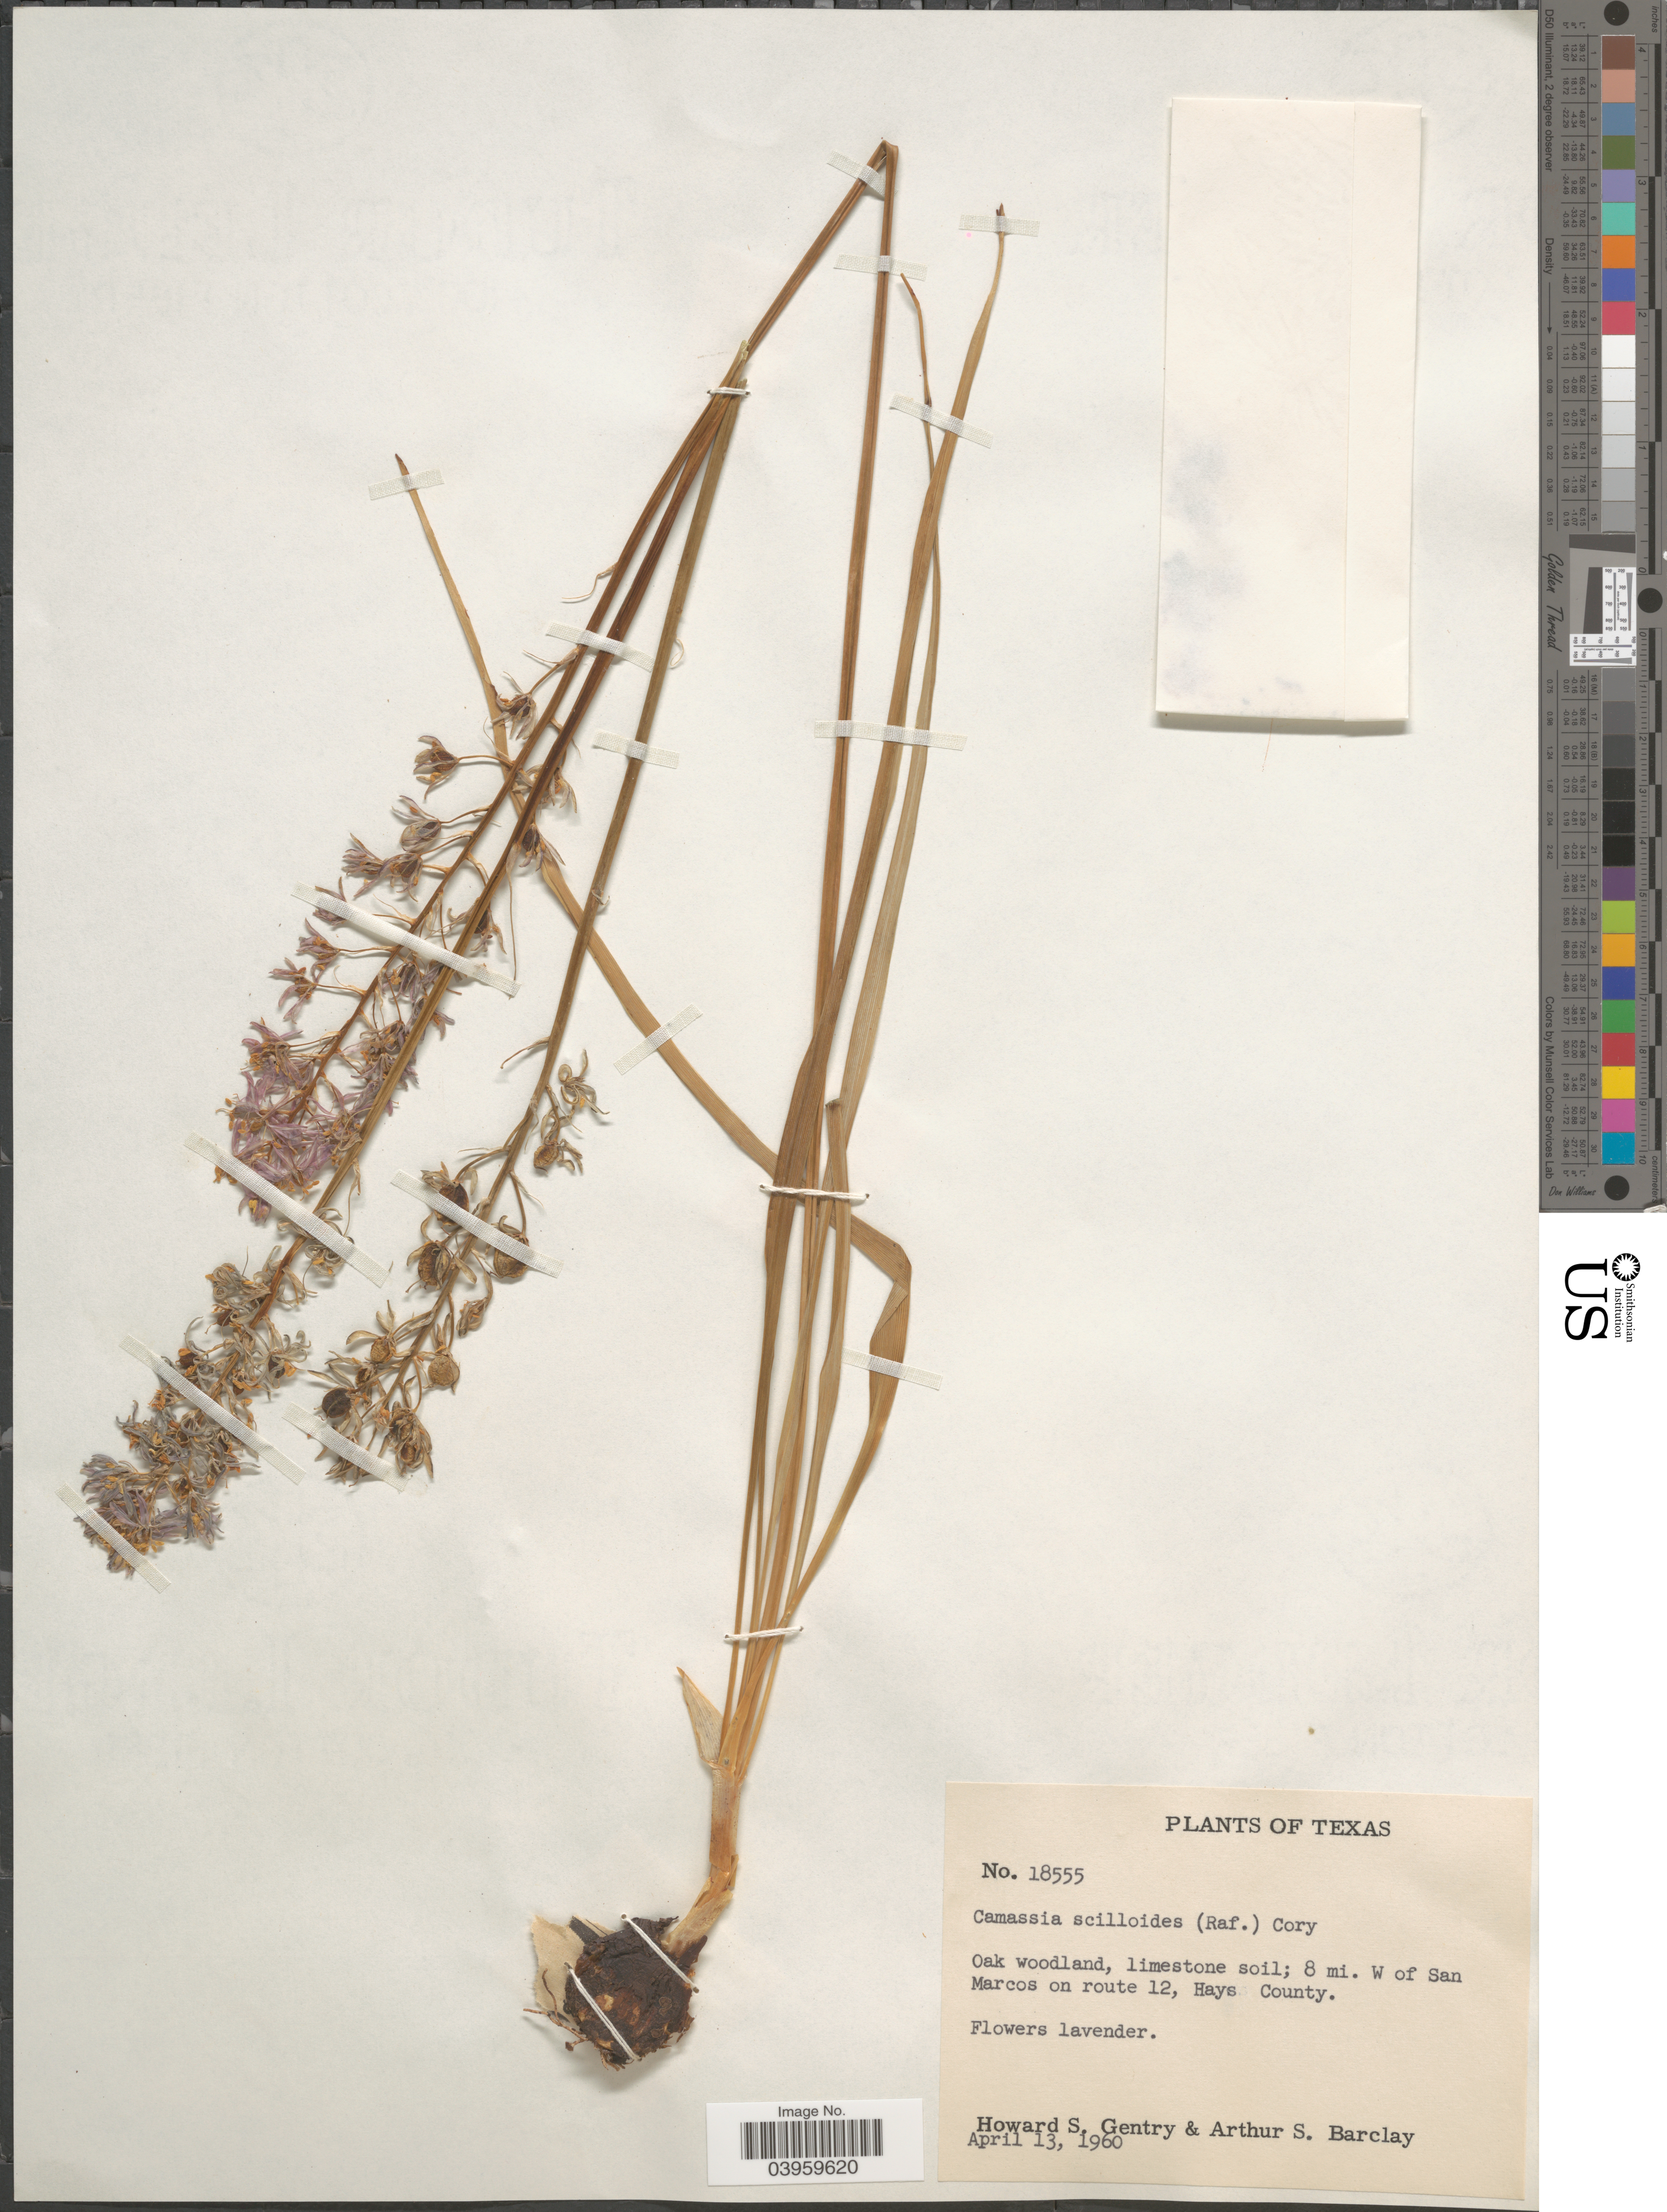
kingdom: Plantae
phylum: Tracheophyta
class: Liliopsida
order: Asparagales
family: Asparagaceae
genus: Camassia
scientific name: Camassia scilloides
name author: (Raf.) Cory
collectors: H. S. Gentry & A. S. Barclay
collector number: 18555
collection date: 1960-04-13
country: United States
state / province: Texas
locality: Oak woodland, limestone soil; 8 mi. W of San Marcos on route 12, Hays County.